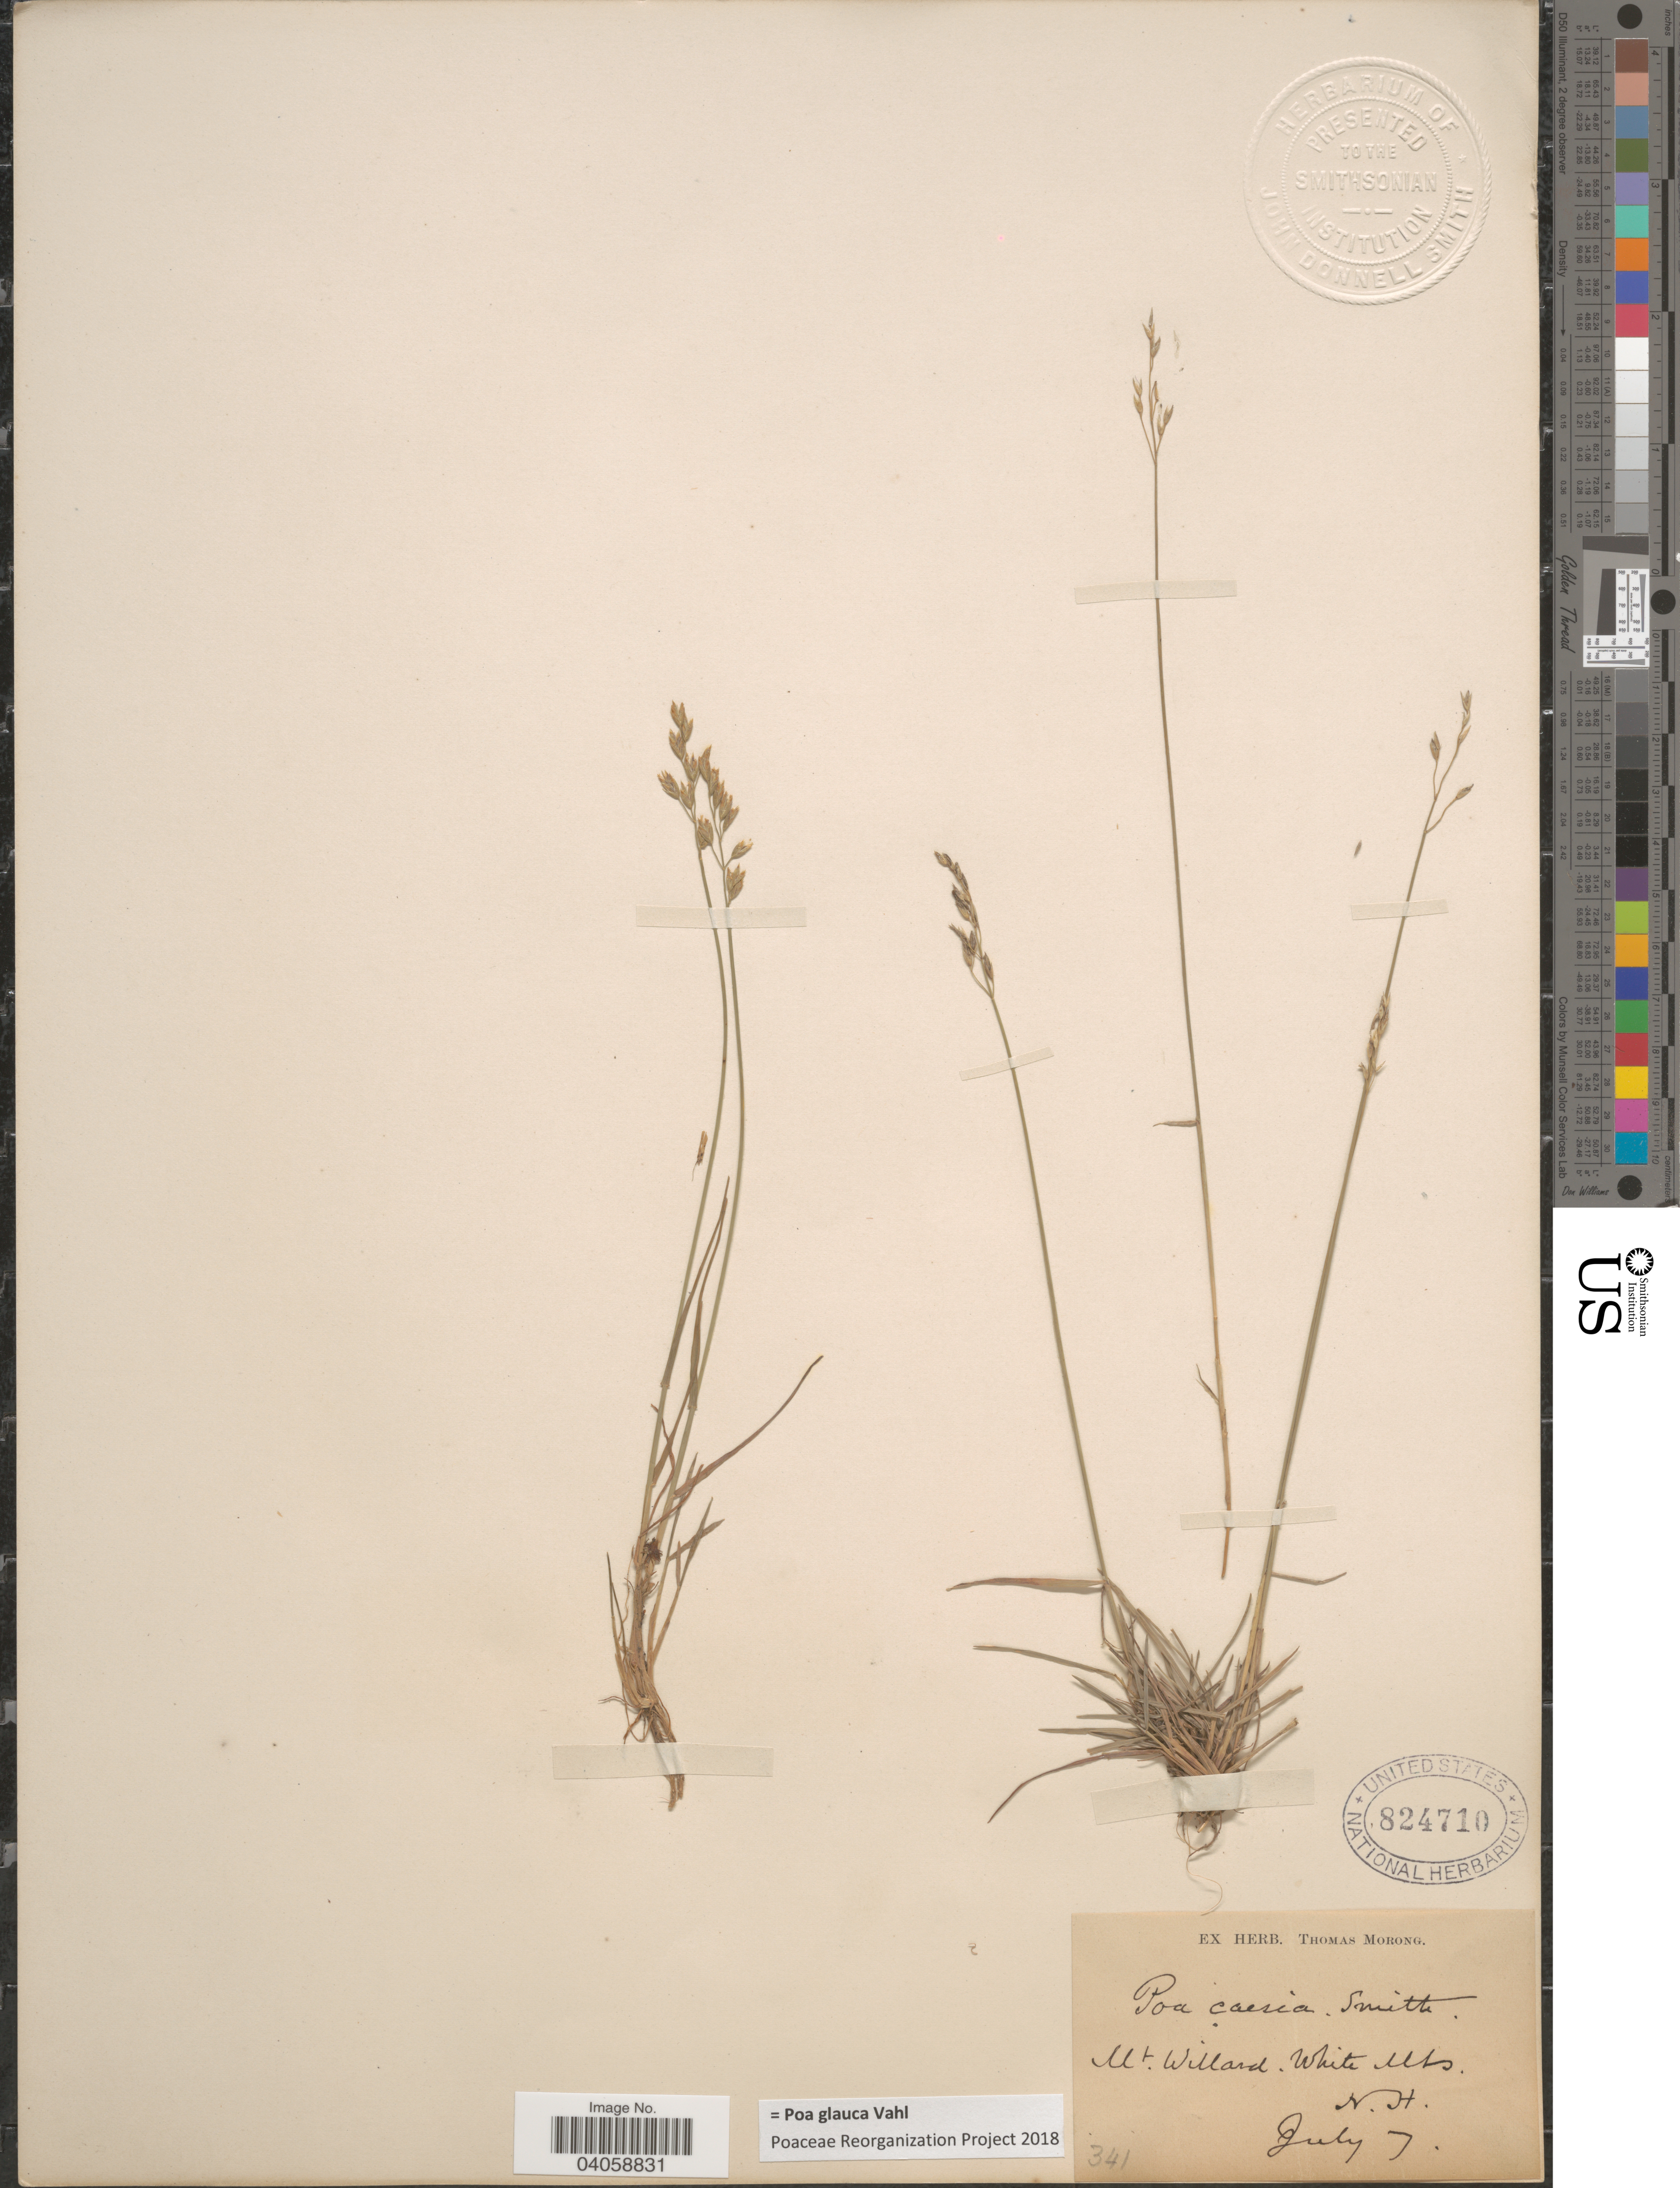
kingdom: Plantae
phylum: Tracheophyta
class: Liliopsida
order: Poales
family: Poaceae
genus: Poa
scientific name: Poa glauca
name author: Vahl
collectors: ex Herb. T. Morong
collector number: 341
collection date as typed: Transcribed d/m/y: /7/7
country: United States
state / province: New Hampshire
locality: Mt. Willard. White Mts.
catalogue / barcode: US 824710